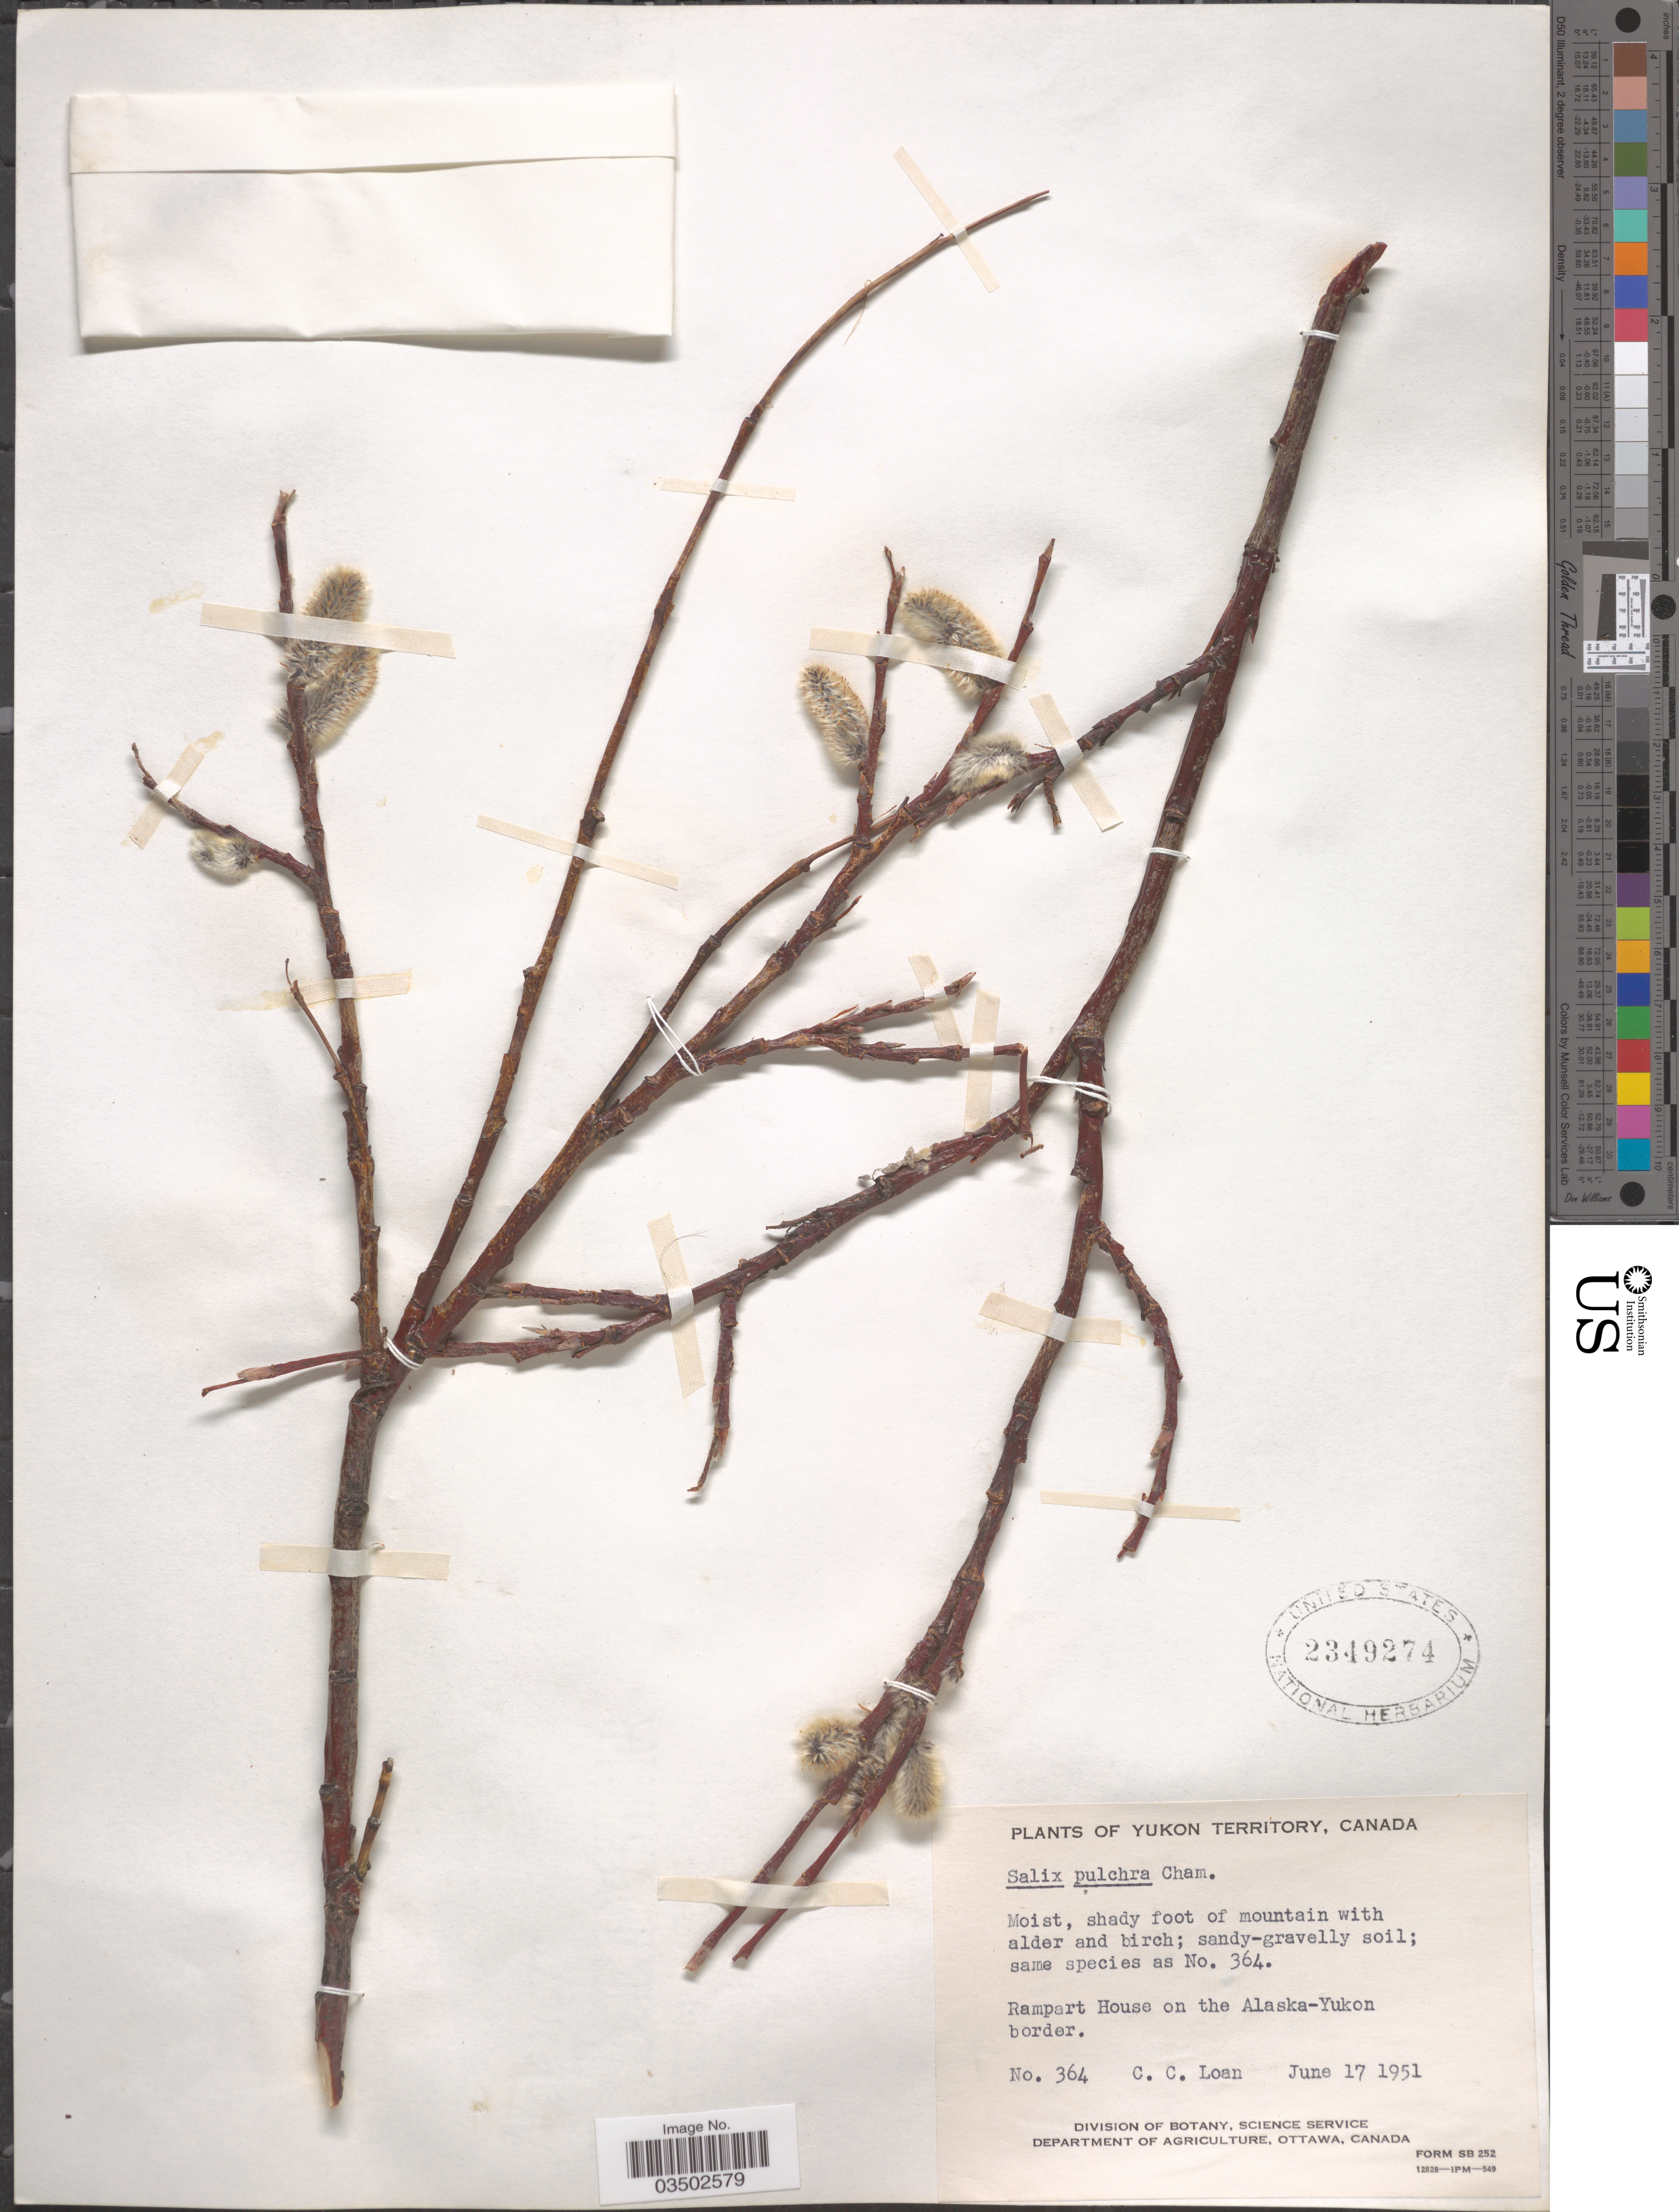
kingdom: Plantae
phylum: Tracheophyta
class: Magnoliopsida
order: Malpighiales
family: Salicaceae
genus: Salix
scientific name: Salix pulchra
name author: Cham.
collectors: C. Loan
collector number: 364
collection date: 1951-06-17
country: Canada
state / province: Yukon Territory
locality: Rampart House on the Alaska-Yukon border.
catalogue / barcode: US 2349274